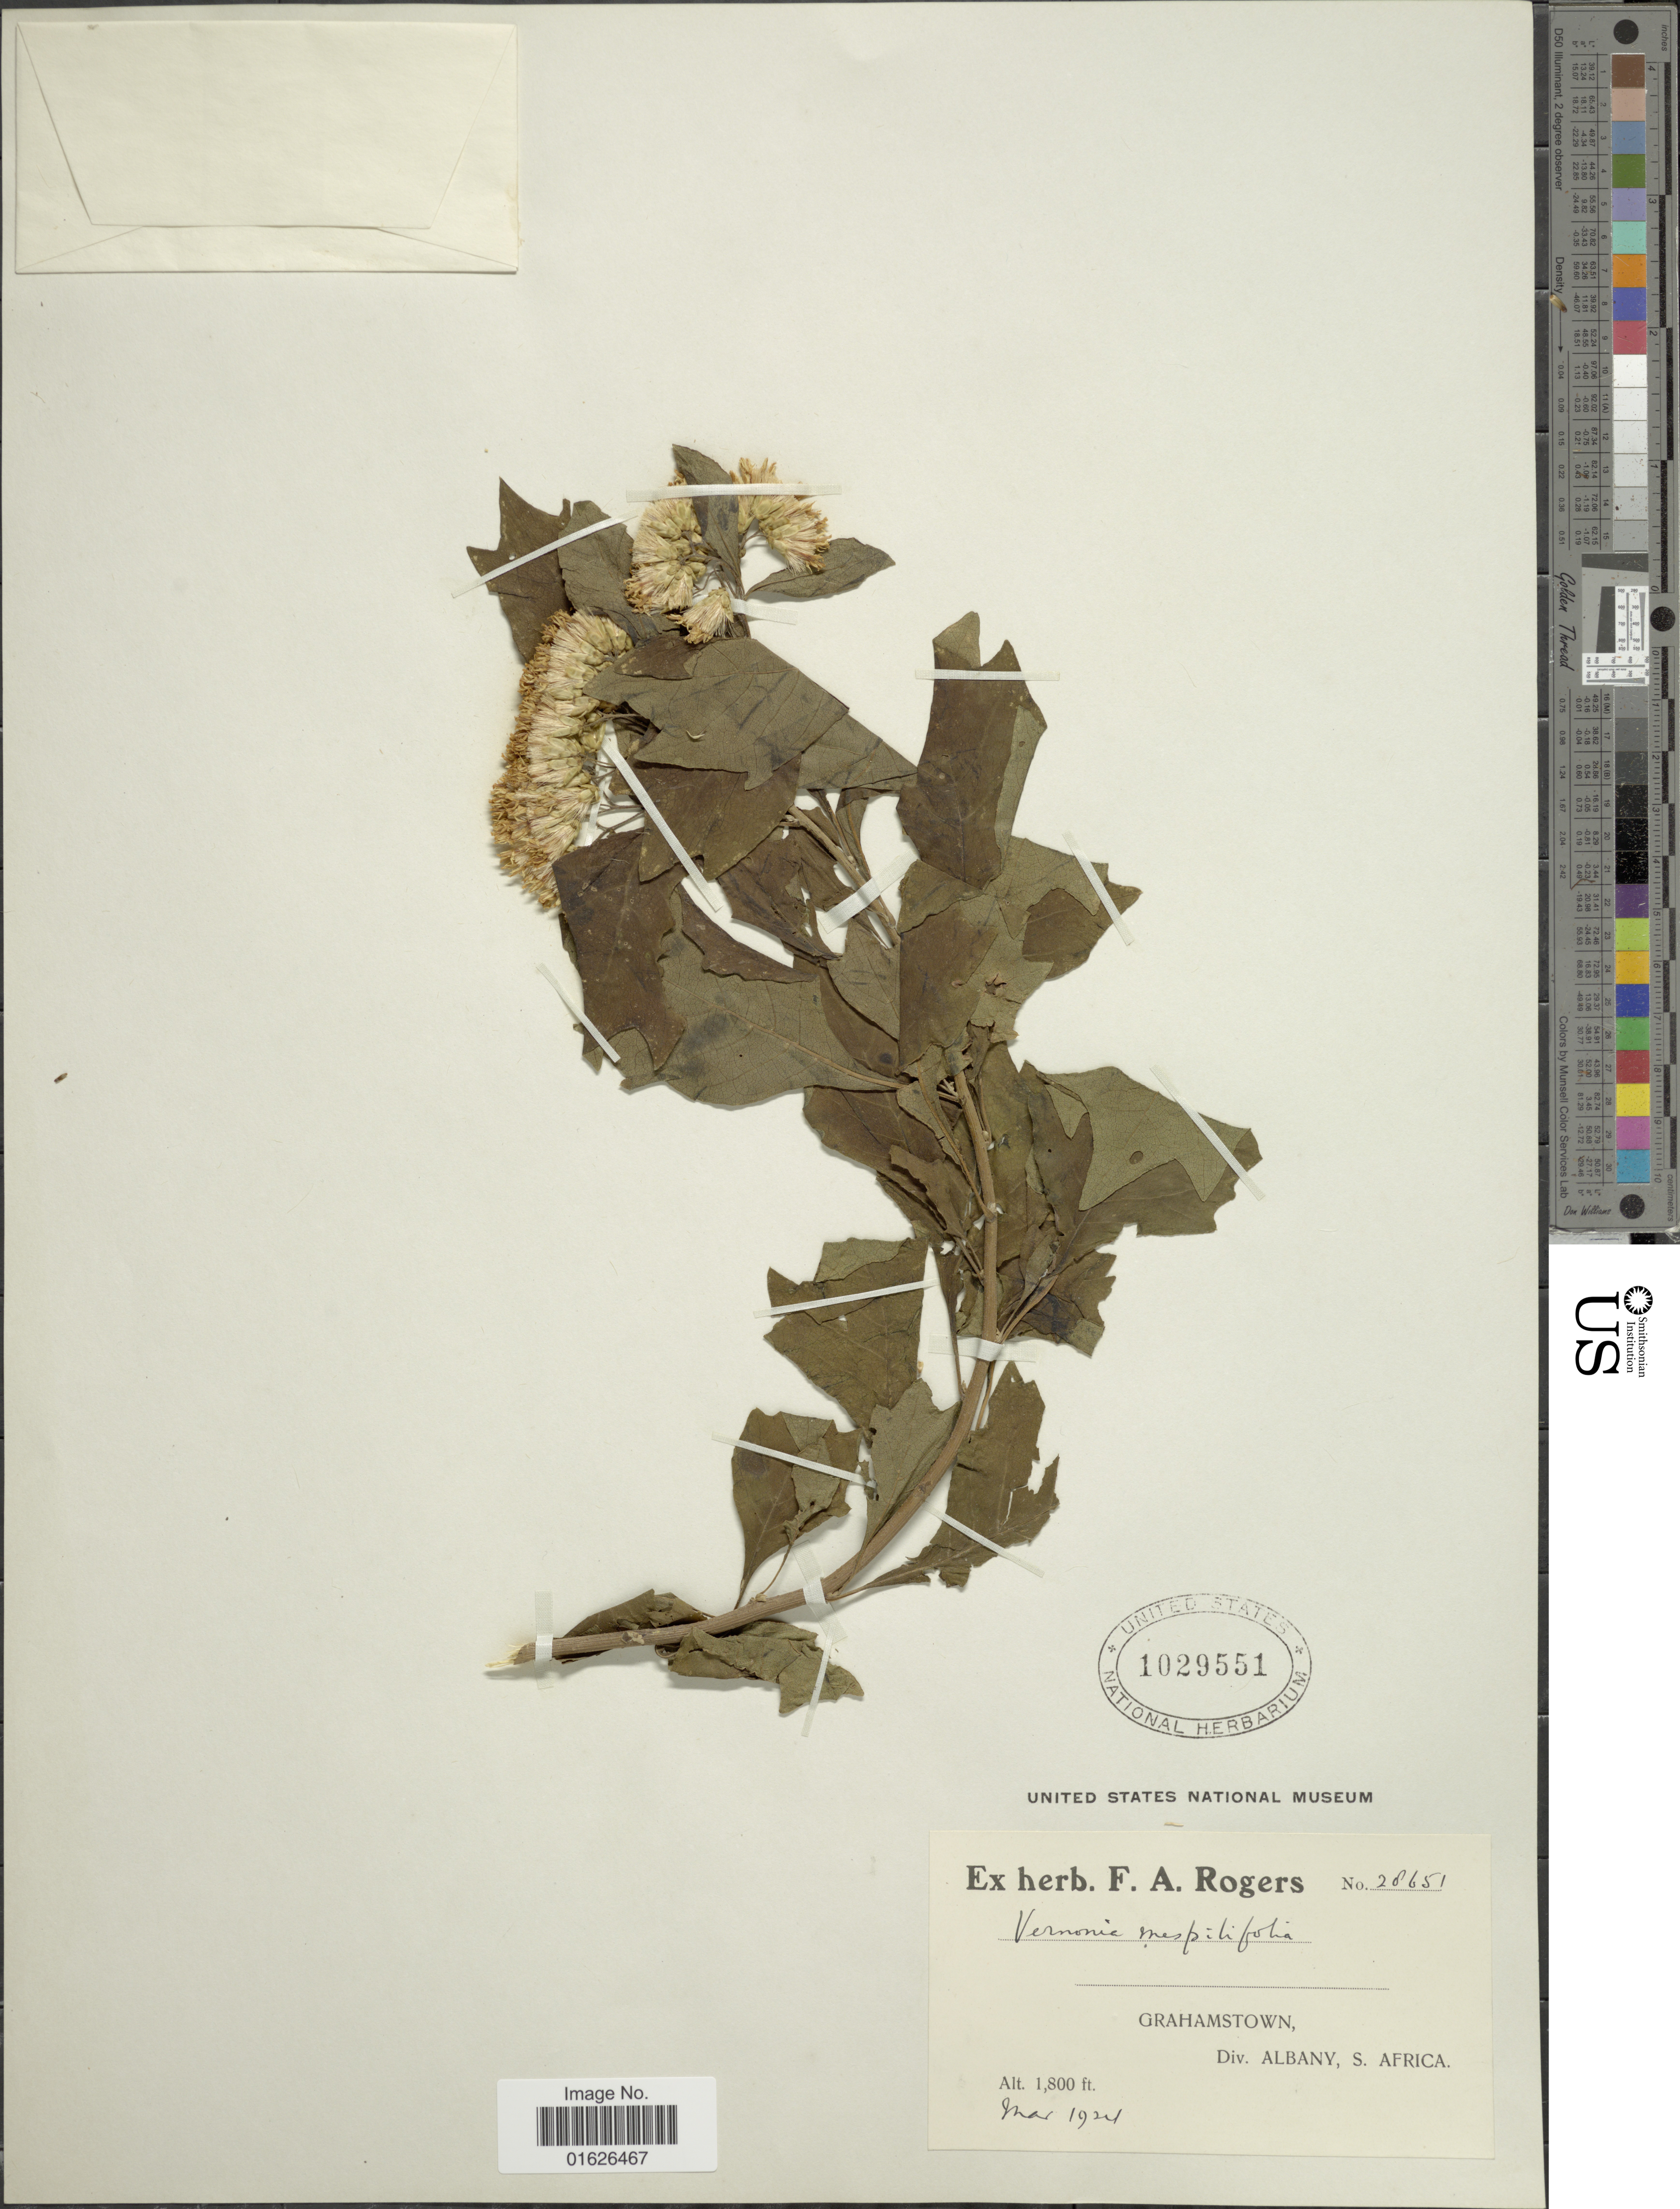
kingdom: Plantae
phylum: Tracheophyta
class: Magnoliopsida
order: Asterales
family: Asteraceae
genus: Gymnanthemum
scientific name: Gymnanthemum mespilifolium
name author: (Less.) H. Rob.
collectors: ex herb. F. A. Rogers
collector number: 28651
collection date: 1924-03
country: South Africa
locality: Grahamstown, div Albany.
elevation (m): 549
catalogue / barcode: US 1029551